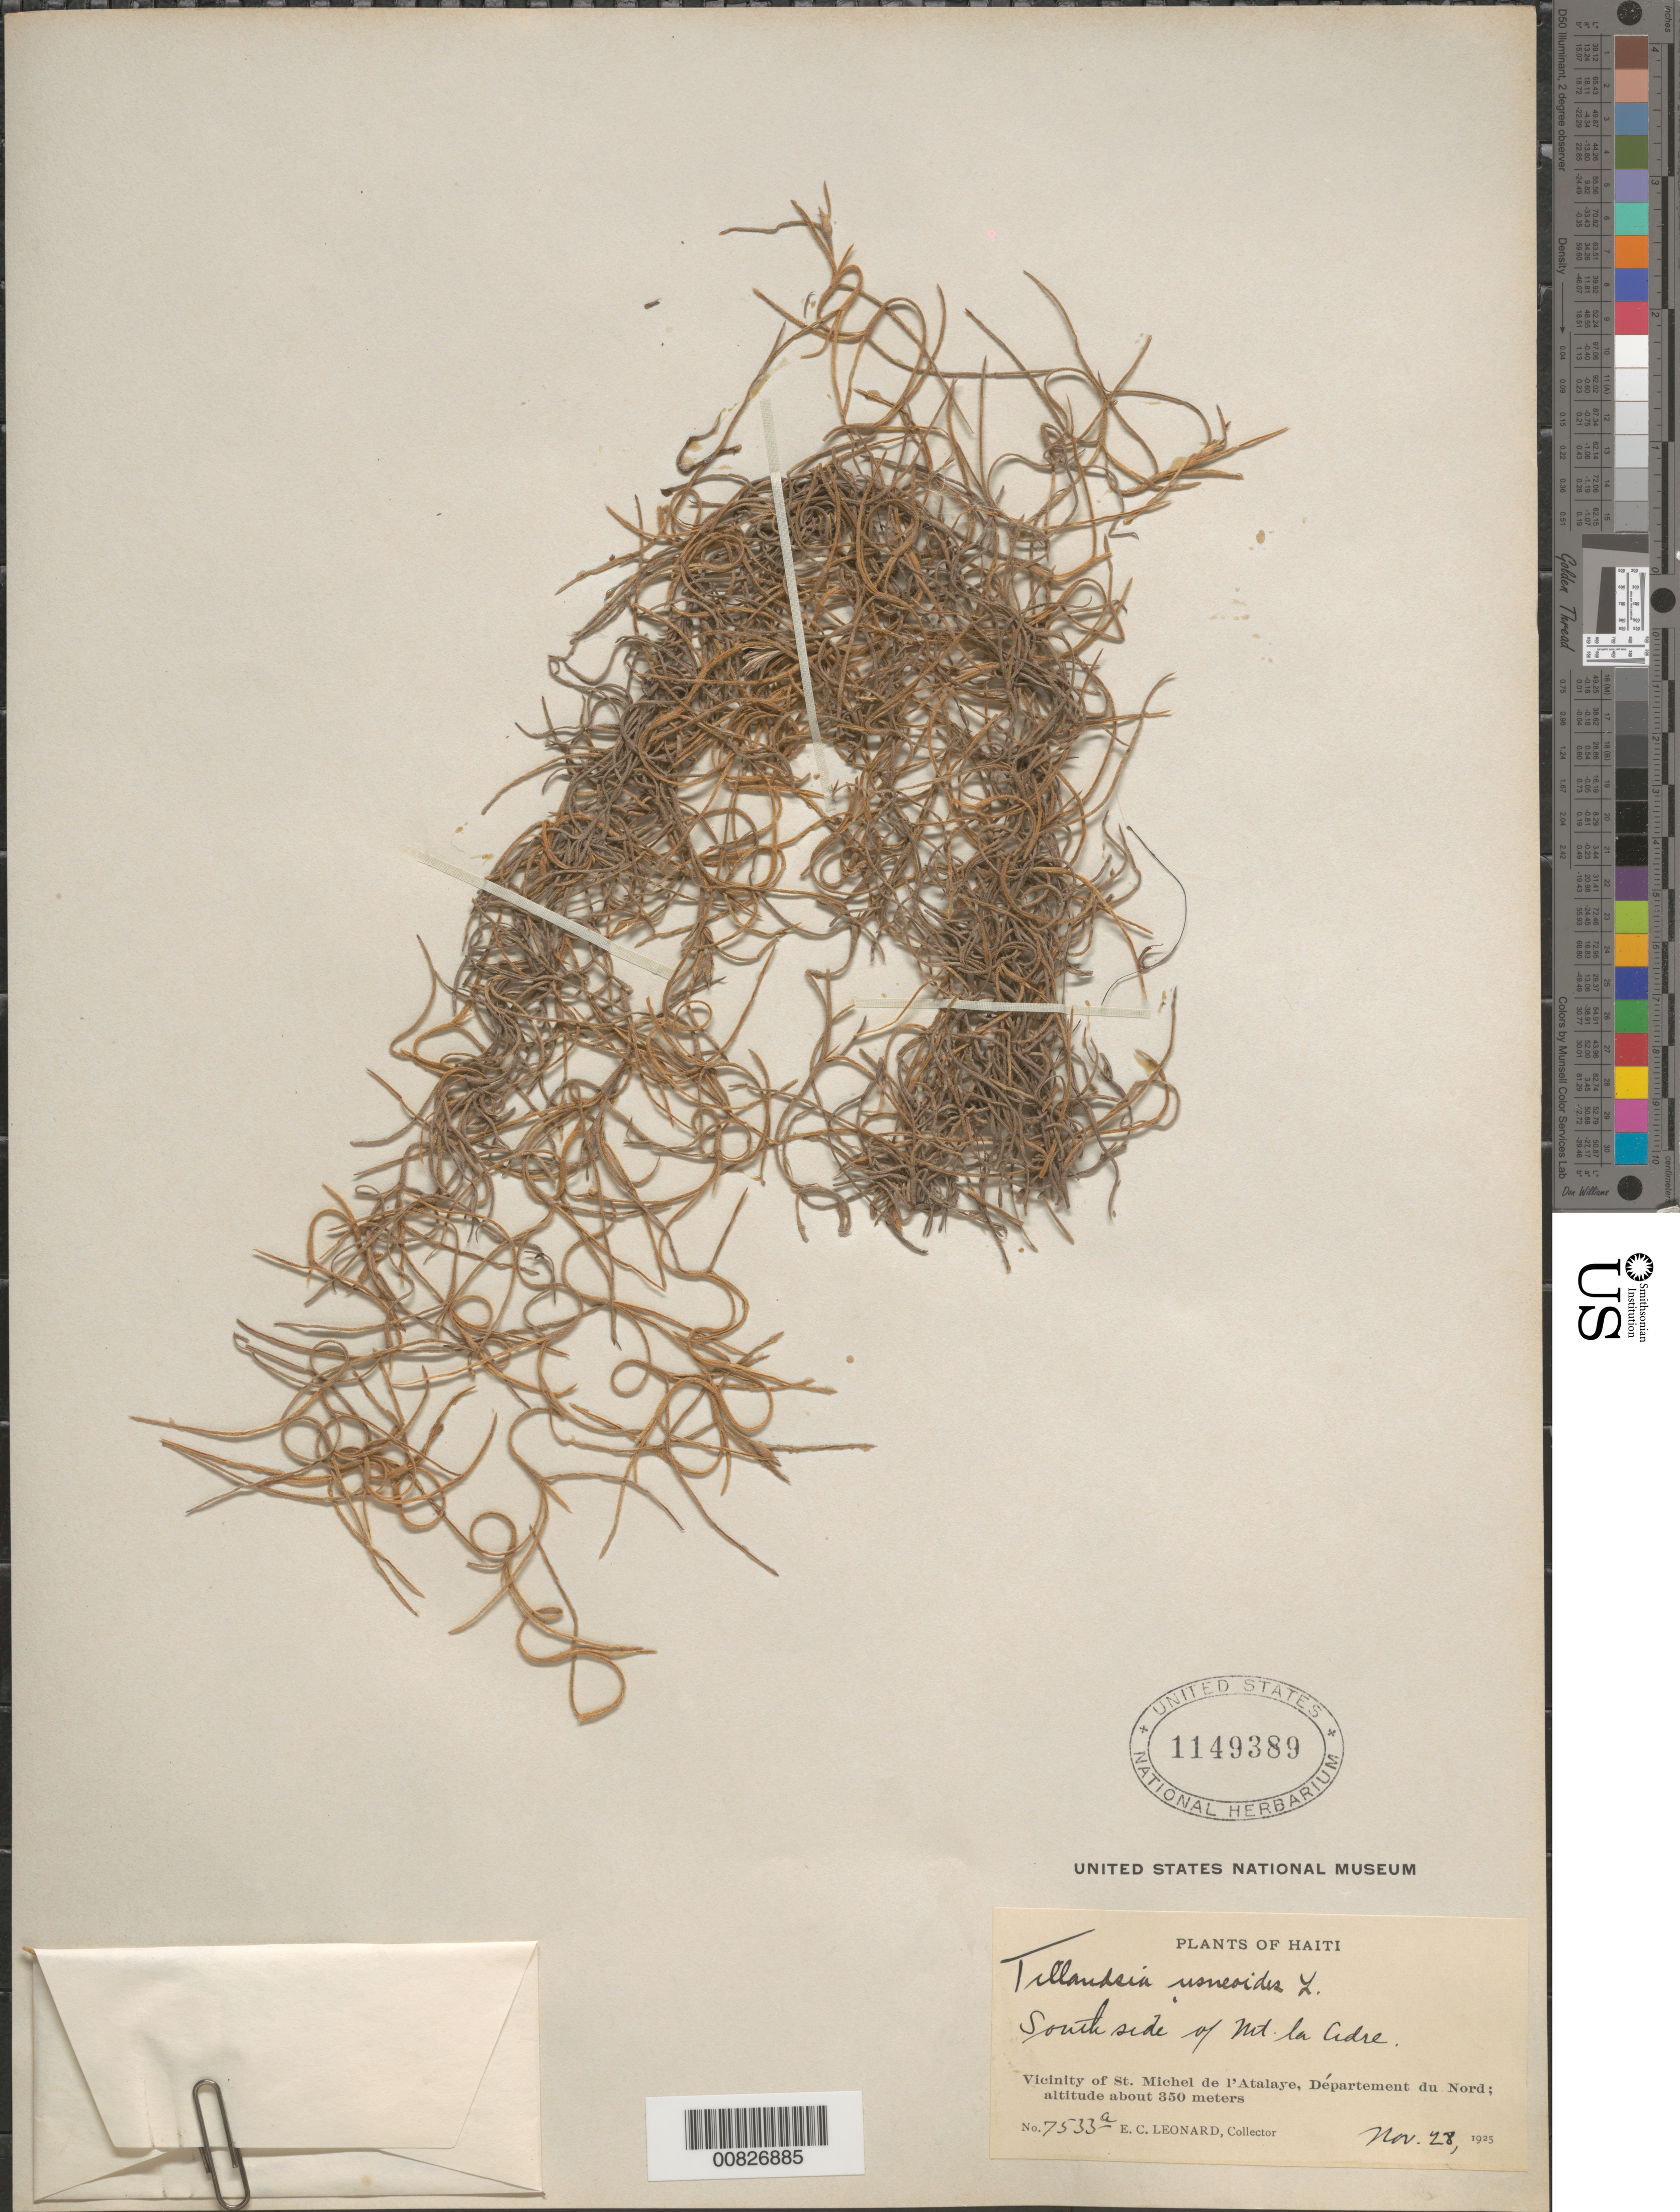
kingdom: Plantae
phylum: Tracheophyta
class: Liliopsida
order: Poales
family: Bromeliaceae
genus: Tillandsia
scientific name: Tillandsia usneoides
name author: (L.) L.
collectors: E. C. Leonard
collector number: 7533a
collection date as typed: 28 Nov 1925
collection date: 1925-11-28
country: Haiti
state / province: Nord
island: Hispaniola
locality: Vicinity of St. Michel de l'Atalaye, Départment du Nord. South side of Mt. la Cidre.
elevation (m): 350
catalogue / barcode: US 1149389